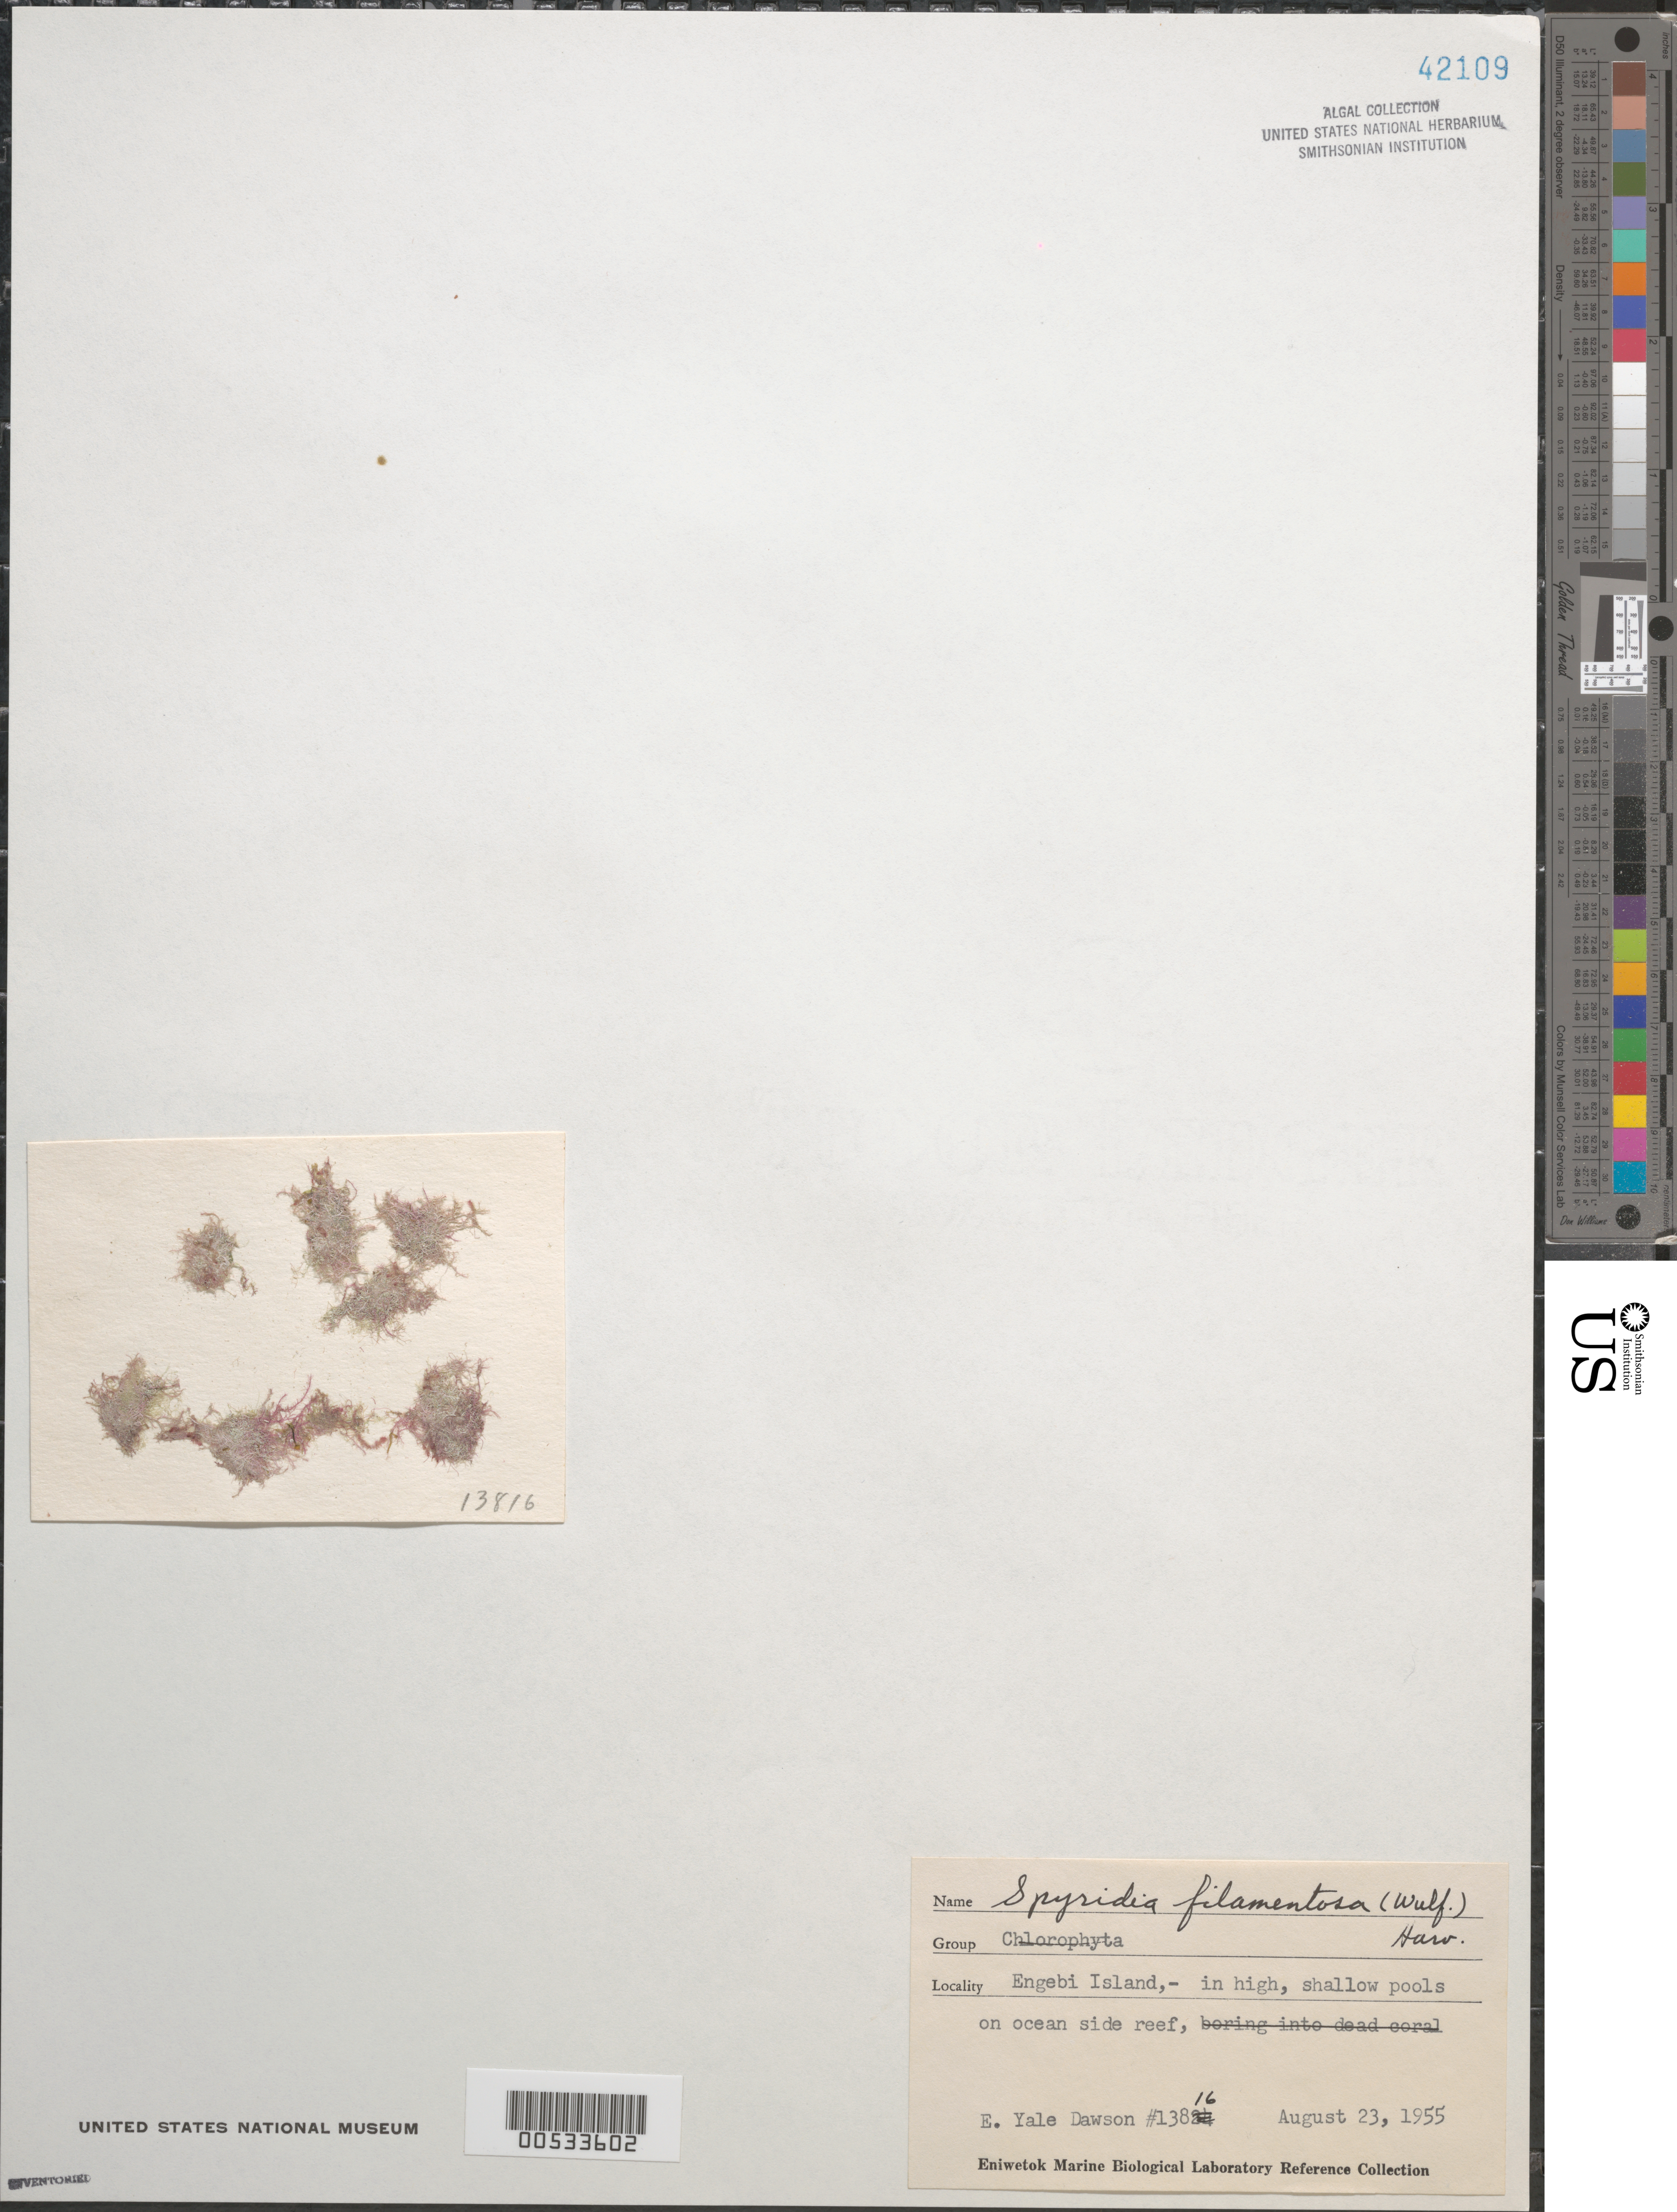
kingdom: Plantae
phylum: Rhodophyta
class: Florideophyceae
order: Ceramiales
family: Spyridiaceae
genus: Spyridia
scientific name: Spyridia filamentosa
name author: (Wulfen) Harv.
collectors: E. Y. Dawson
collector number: EYD 13816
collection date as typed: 23 Aug 1955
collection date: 1955-08-23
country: Marshall Islands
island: Enewetak [Eniwetok] Atoll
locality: Engebi Island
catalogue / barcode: US 42109